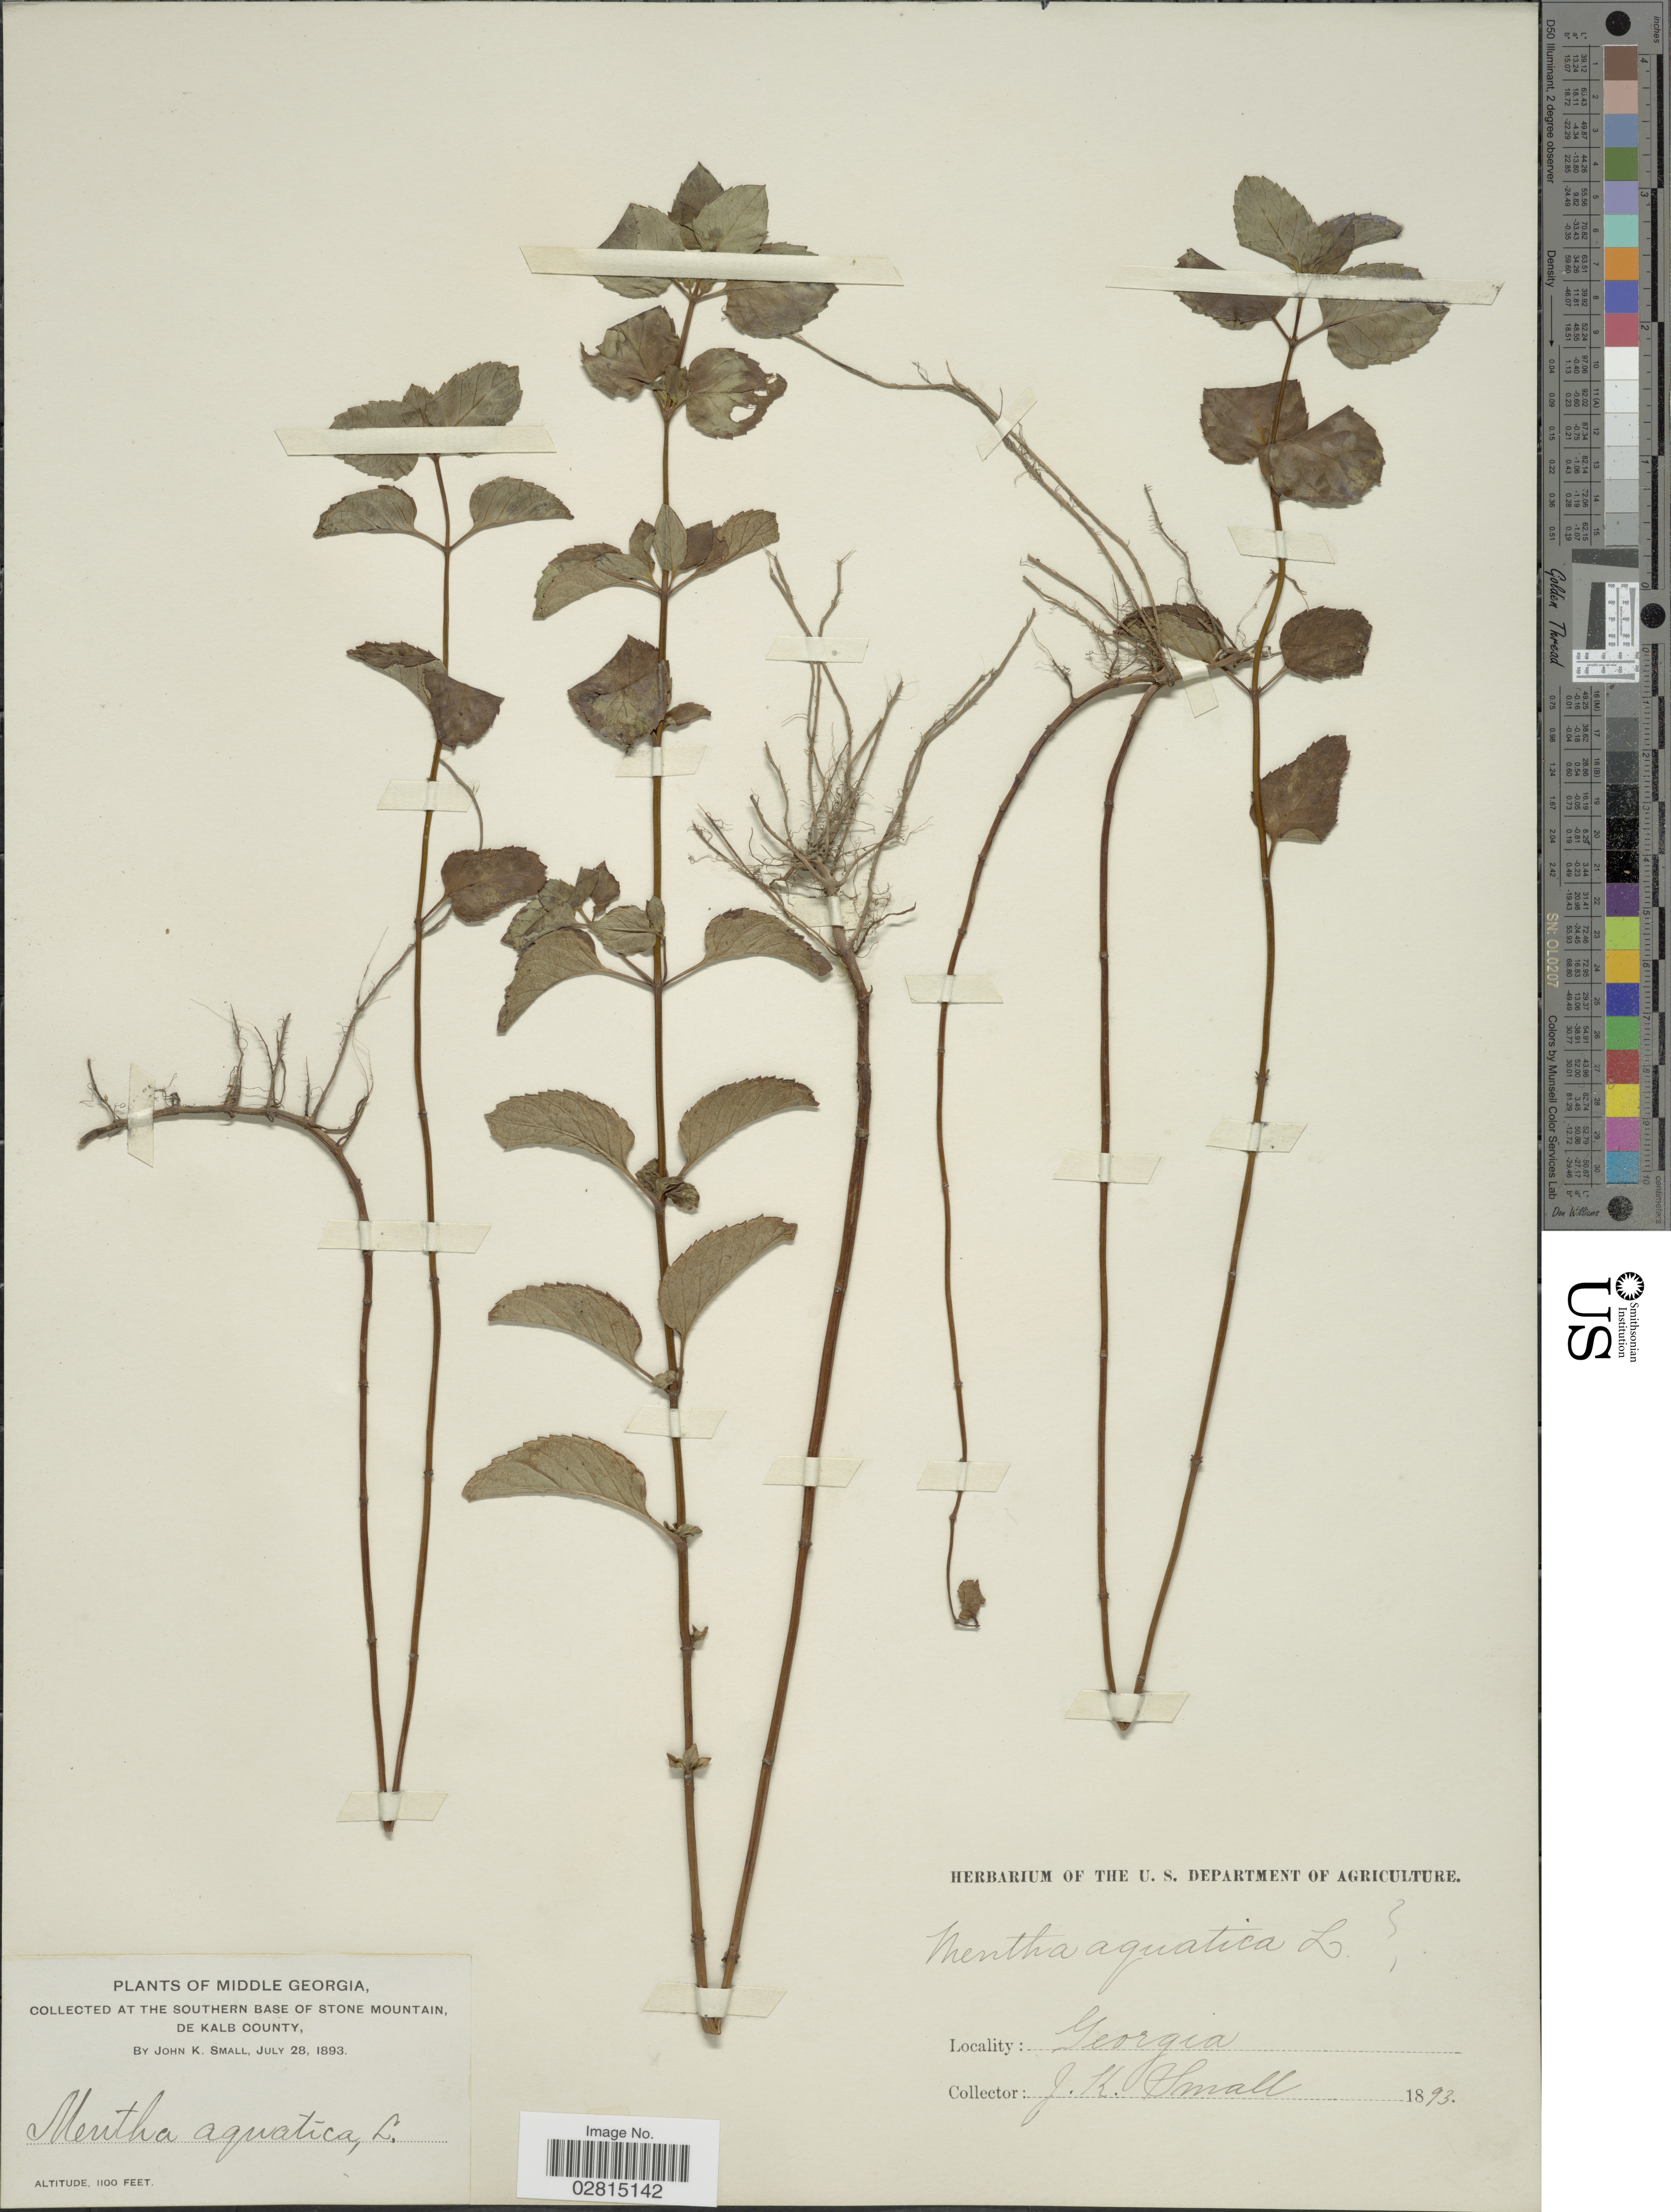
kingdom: Plantae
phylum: Tracheophyta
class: Magnoliopsida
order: Lamiales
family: Lamiaceae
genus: Mentha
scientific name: Mentha aquatica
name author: L.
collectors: J. K. Small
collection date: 1893-07-28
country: United States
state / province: Georgia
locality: Middle Georgia, southern base of Stone Mountain, De Kalb County.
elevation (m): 335